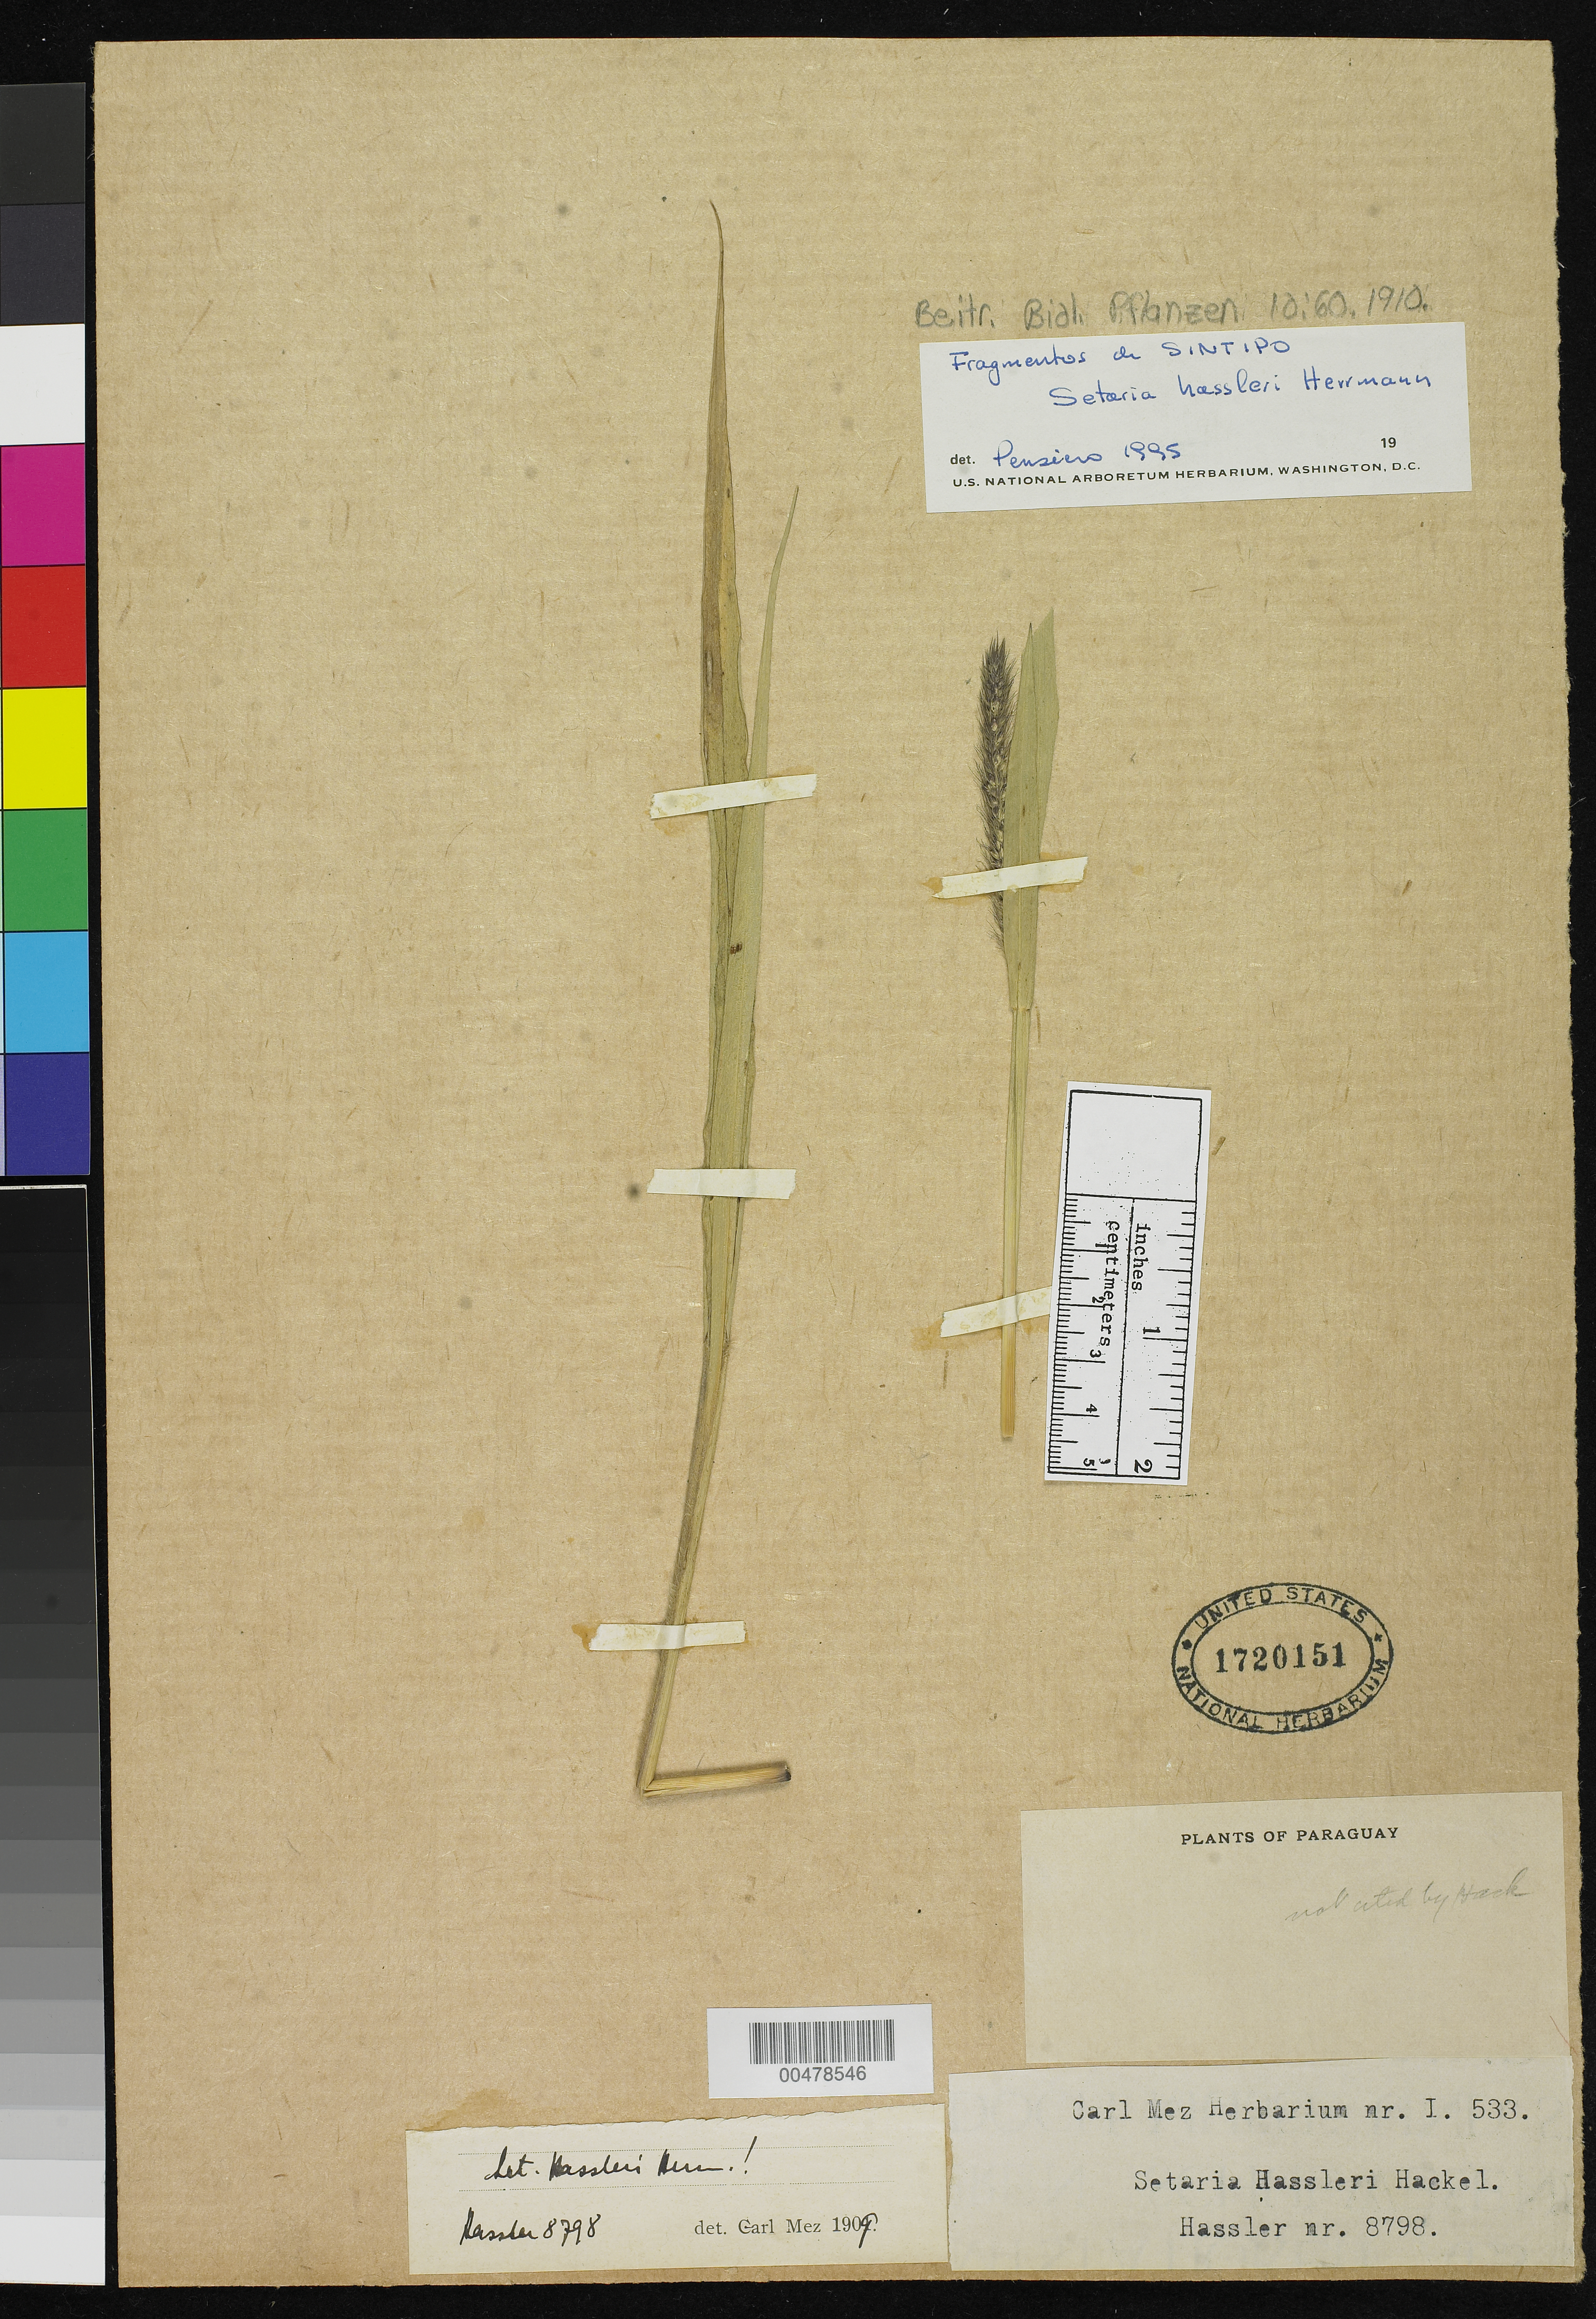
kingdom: Plantae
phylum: Tracheophyta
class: Liliopsida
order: Poales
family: Poaceae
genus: Setaria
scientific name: Setaria hassleri R.A.W. Herrm., nom. illeg.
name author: R.A.W. Herrm.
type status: Isosyntype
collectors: E. Hassler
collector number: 8798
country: Paraguay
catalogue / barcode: US 1720151